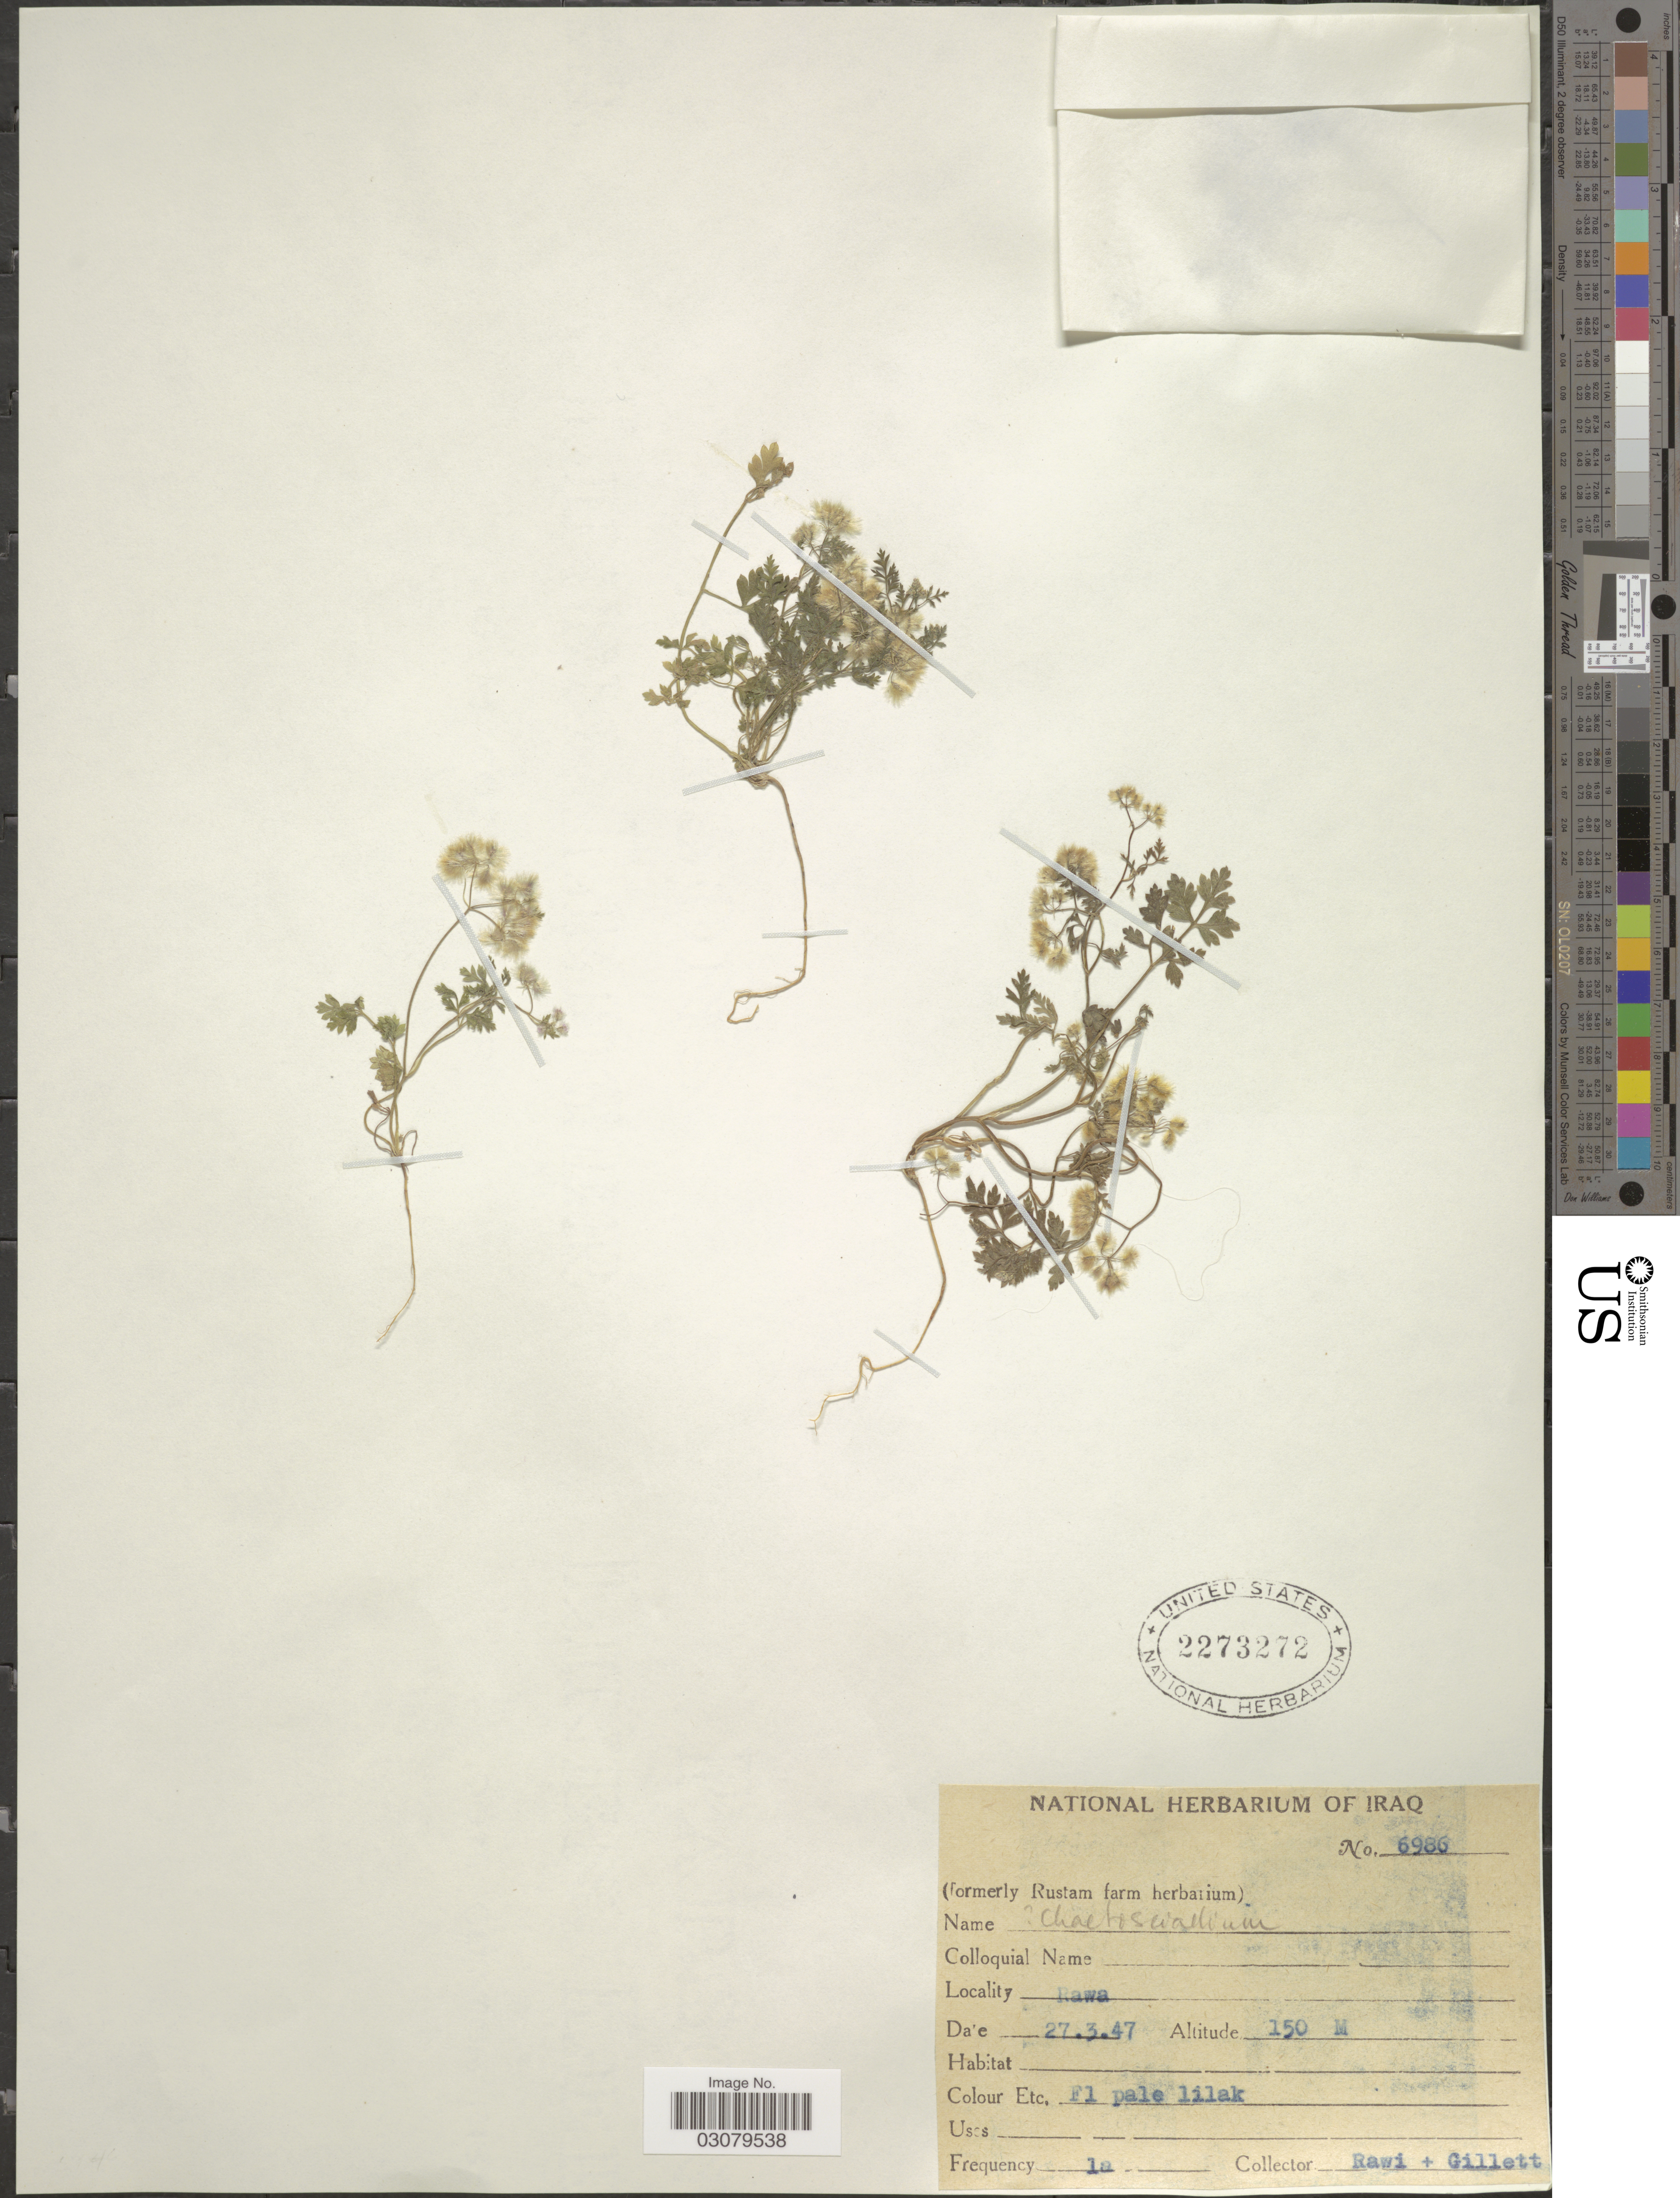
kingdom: Plantae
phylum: Tracheophyta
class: Magnoliopsida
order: Apiales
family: Apiaceae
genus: Chaetosciadium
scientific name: Chaetosciadium sp.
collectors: -. Rawi & Gillett, --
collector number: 6986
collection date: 1947-03-27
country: Iraq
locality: Rawa.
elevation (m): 150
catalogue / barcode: US 2273272